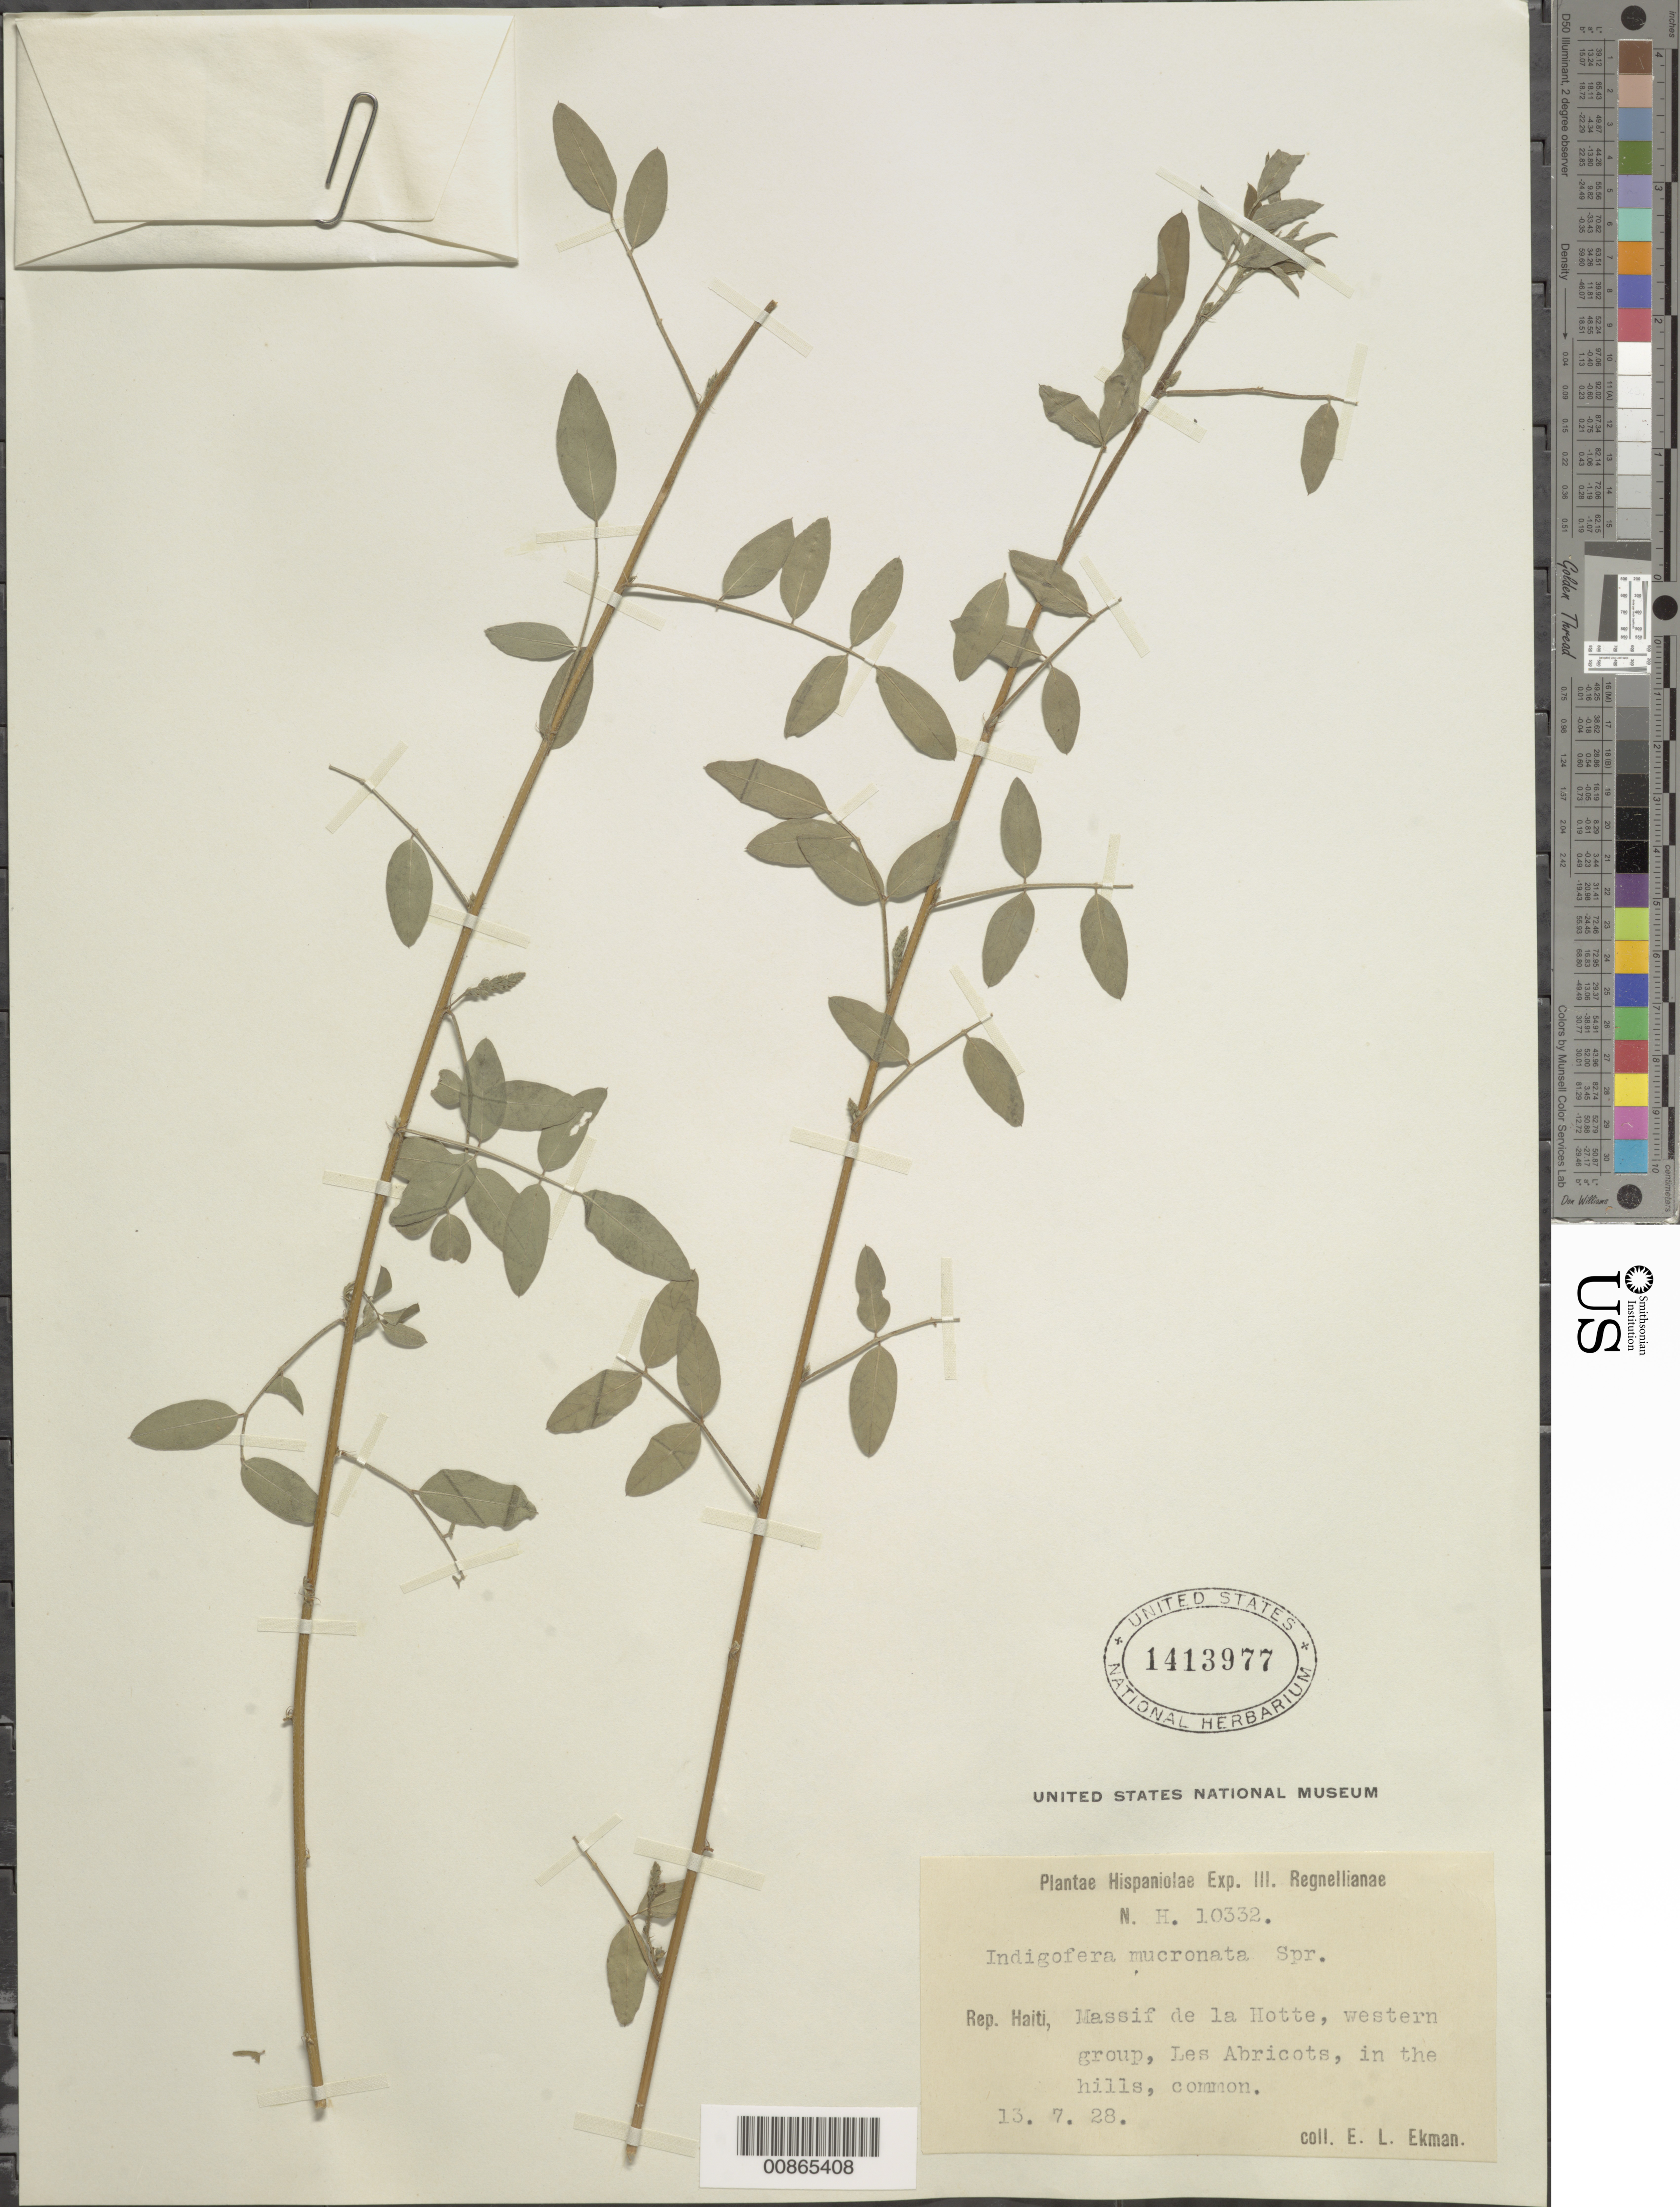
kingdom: Plantae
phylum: Tracheophyta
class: Magnoliopsida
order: Fabales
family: Fabaceae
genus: Indigofera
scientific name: Indigofera mucronata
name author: Lam.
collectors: E. L. Ekman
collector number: H 10332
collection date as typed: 13 Jul 1928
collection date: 1928-07-13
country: Haiti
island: Hispaniola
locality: Massif de la Hotte, western group, Les Abricots.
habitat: In the hills.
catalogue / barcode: US 1413977